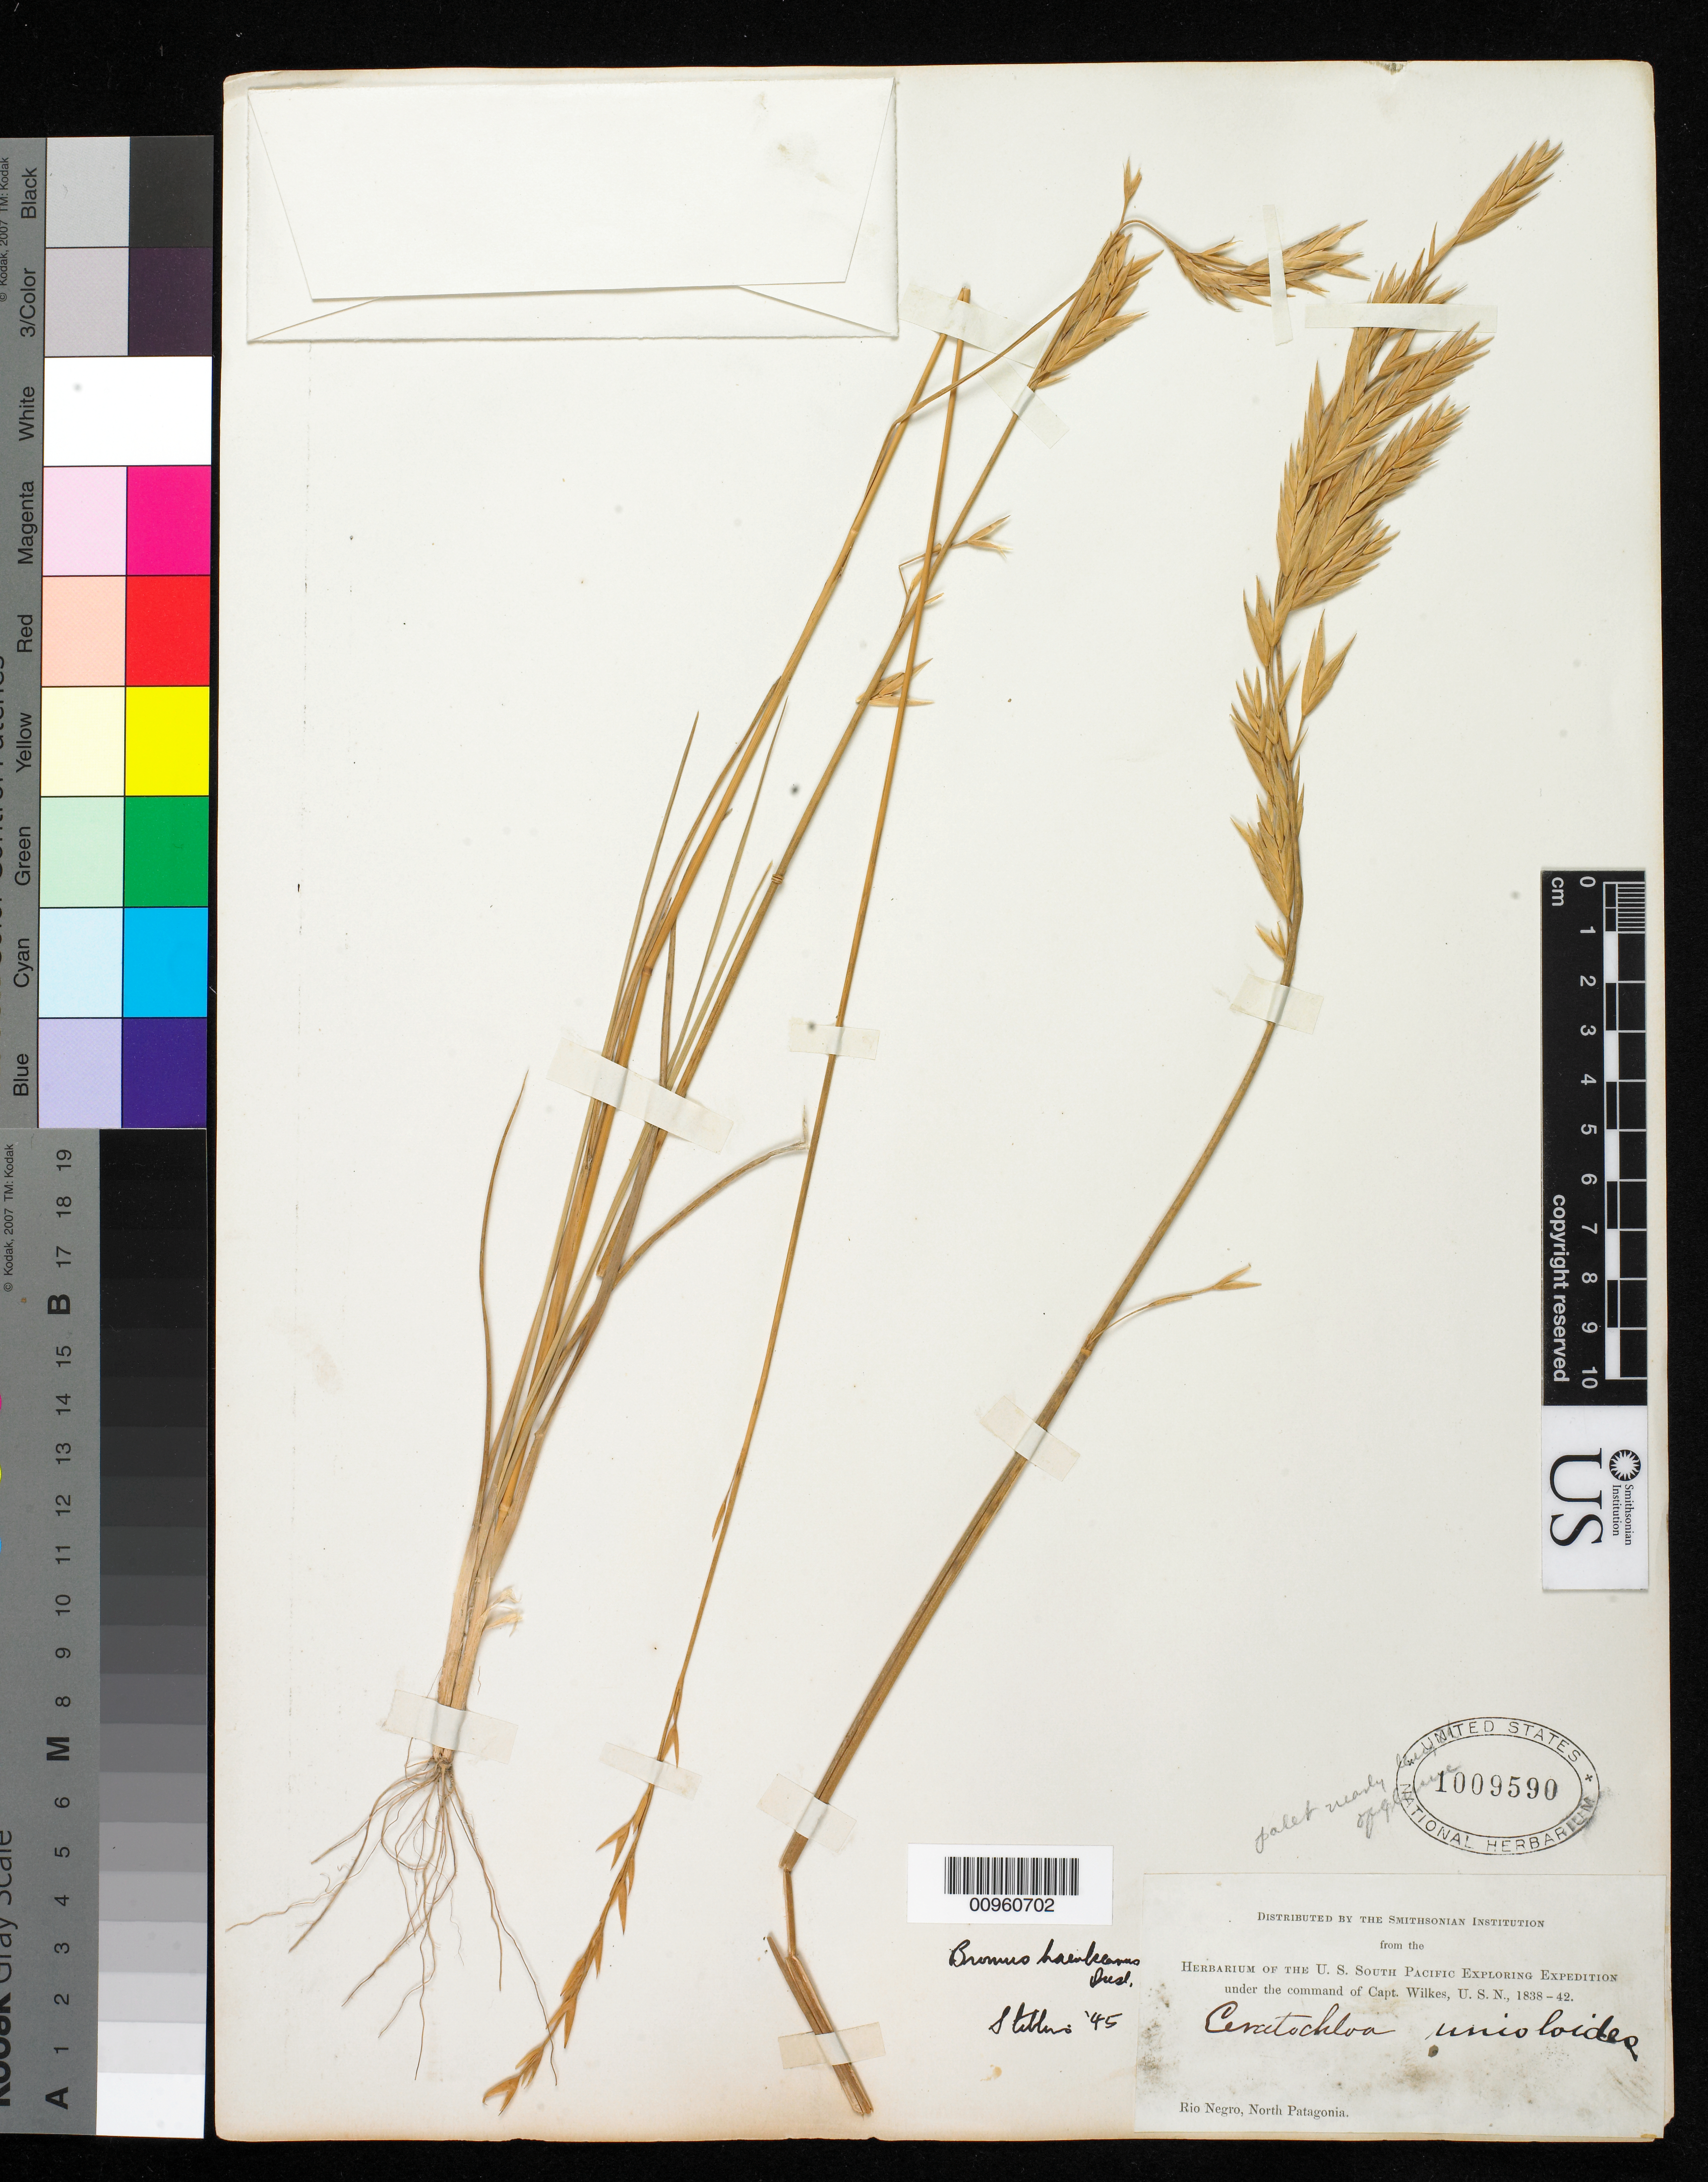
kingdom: Plantae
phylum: Tracheophyta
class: Liliopsida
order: Poales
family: Poaceae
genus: Bromus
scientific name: Bromus catharticus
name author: Vahl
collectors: Wilkes Explor. Exped.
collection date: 1838/1842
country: Argentina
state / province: Rio Negro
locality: North Patagonia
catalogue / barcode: US 1009590